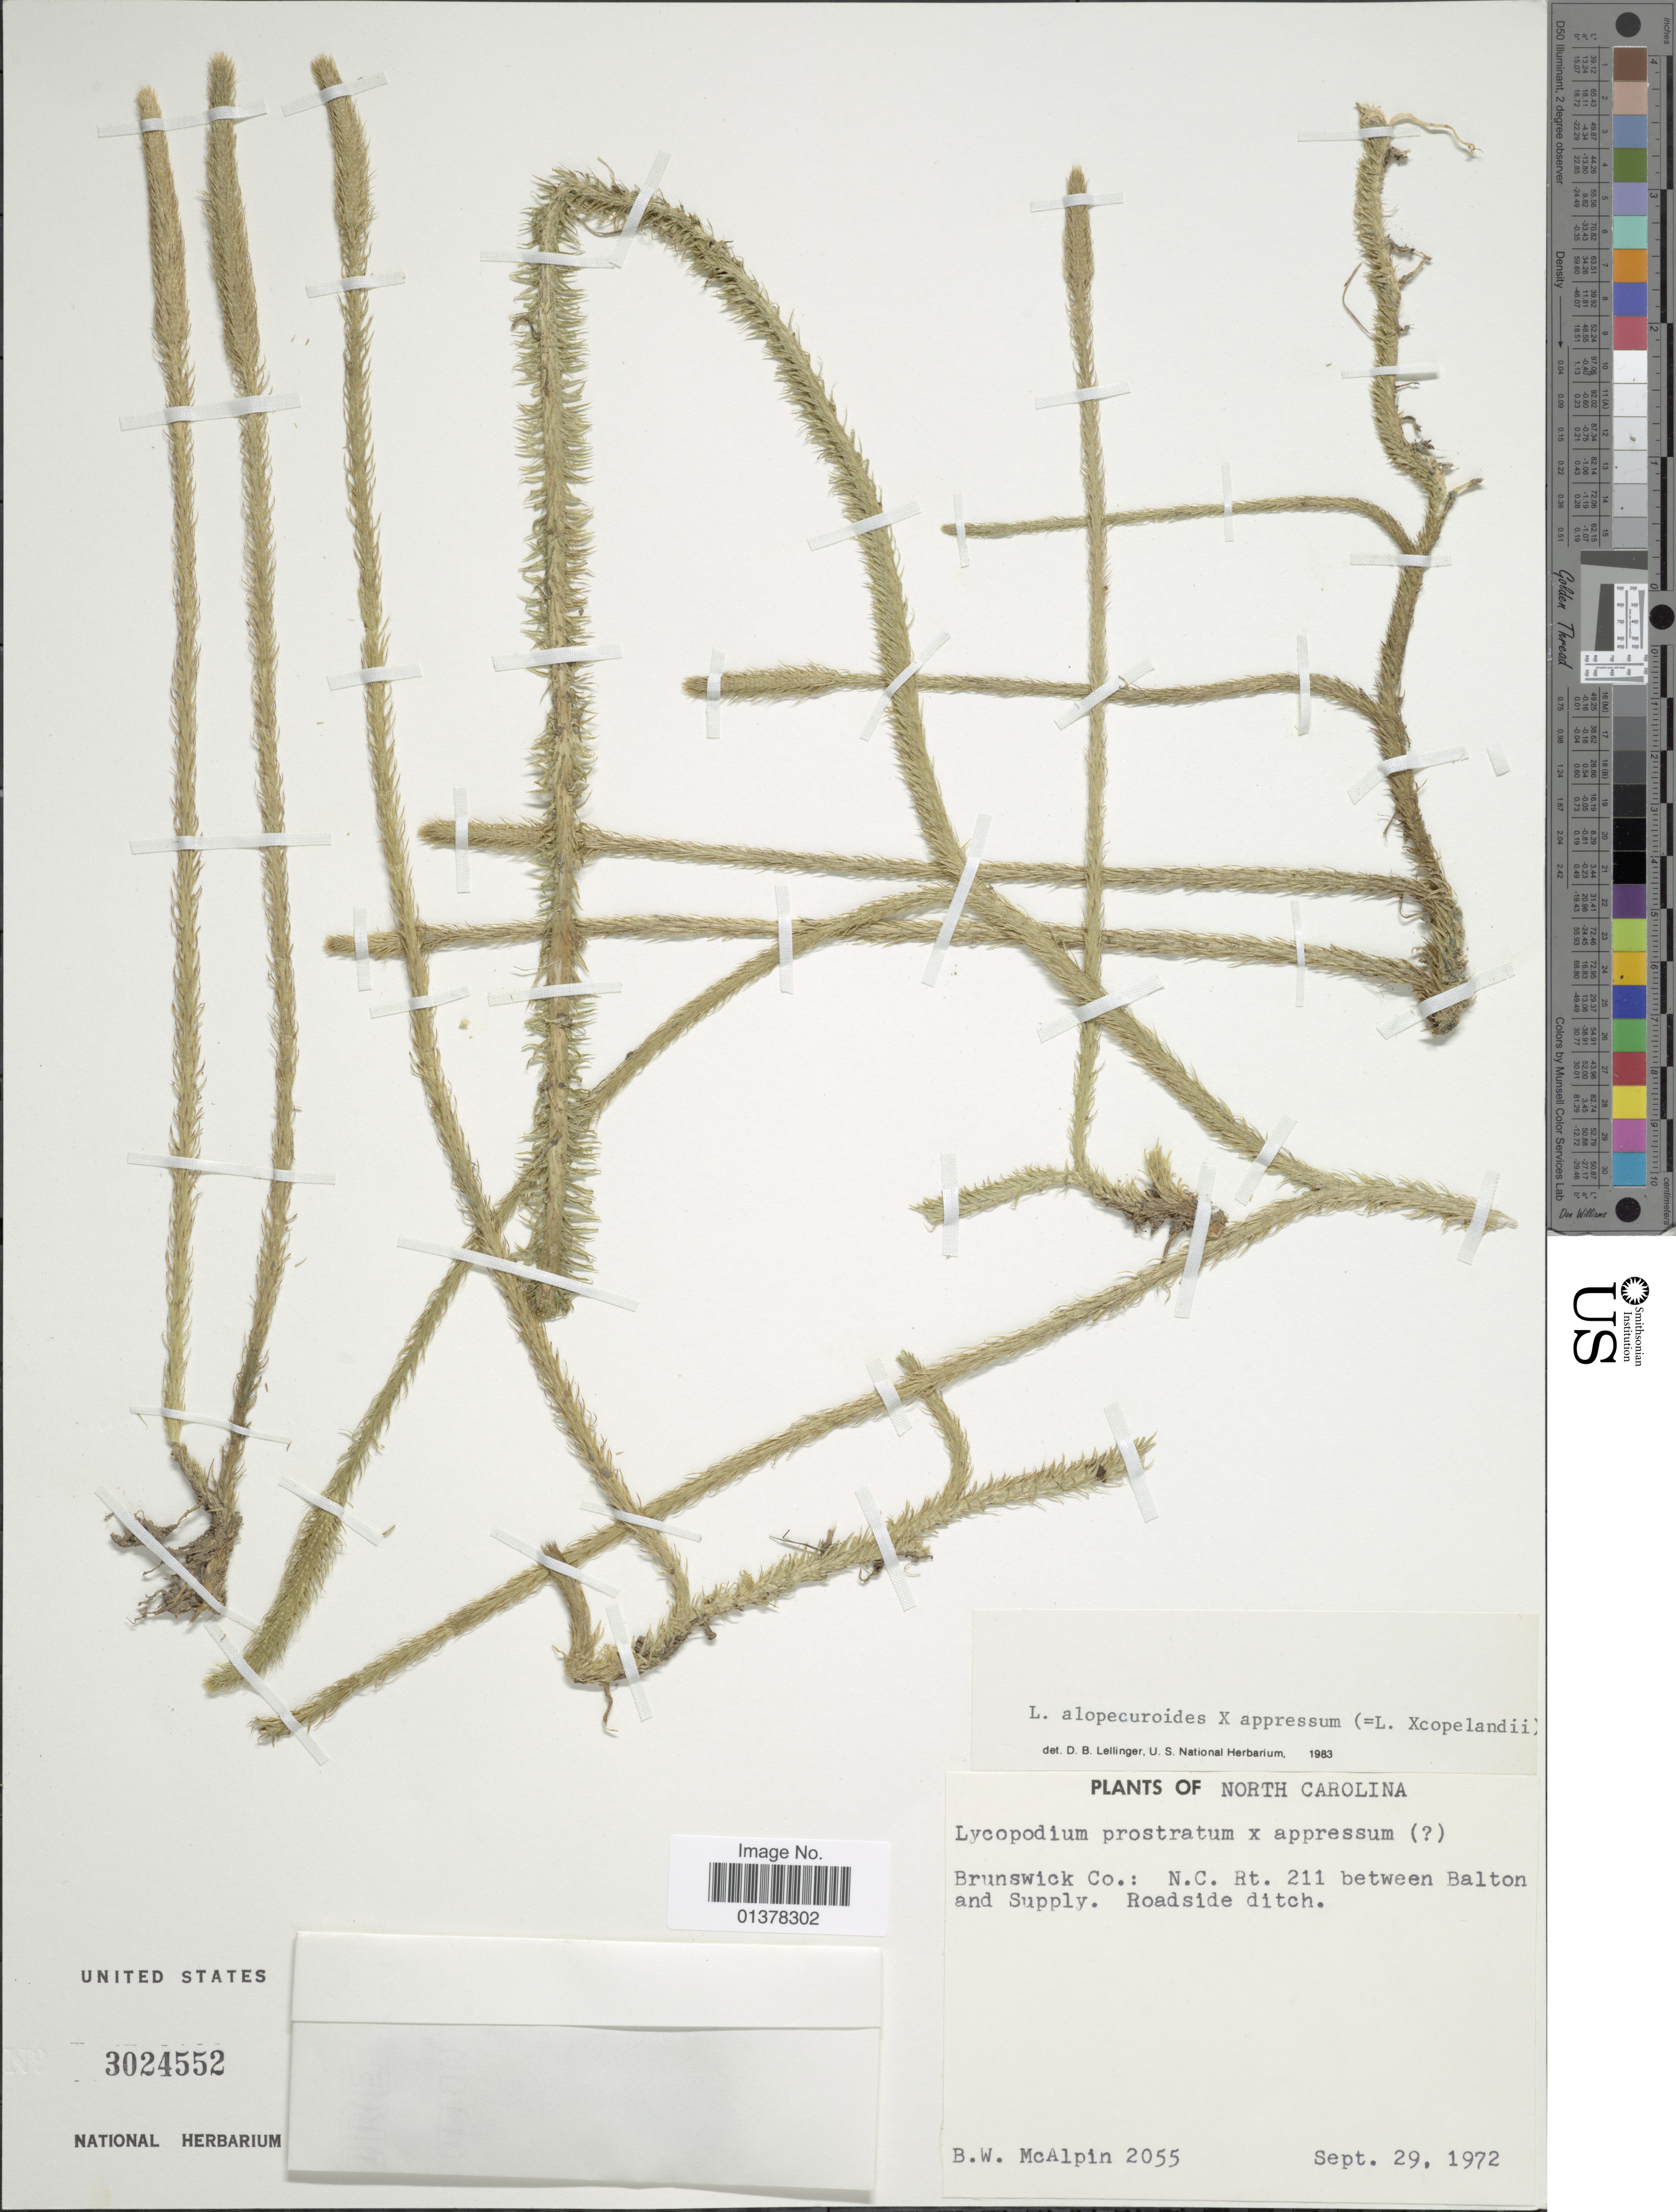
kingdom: Plantae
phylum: Tracheophyta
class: Lycopodiopsida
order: Lycopodiales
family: Lycopodiaceae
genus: Lycopodiella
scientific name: Lycopodiella x copelandii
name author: (Eiger) Cranfill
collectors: B. W. McAlpin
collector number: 2055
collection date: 1972-09-29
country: United States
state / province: North Carolina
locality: Brunswick Co.: N.C. Rt. 211 between Balton and Supplu. roadside ditch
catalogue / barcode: US 3024552